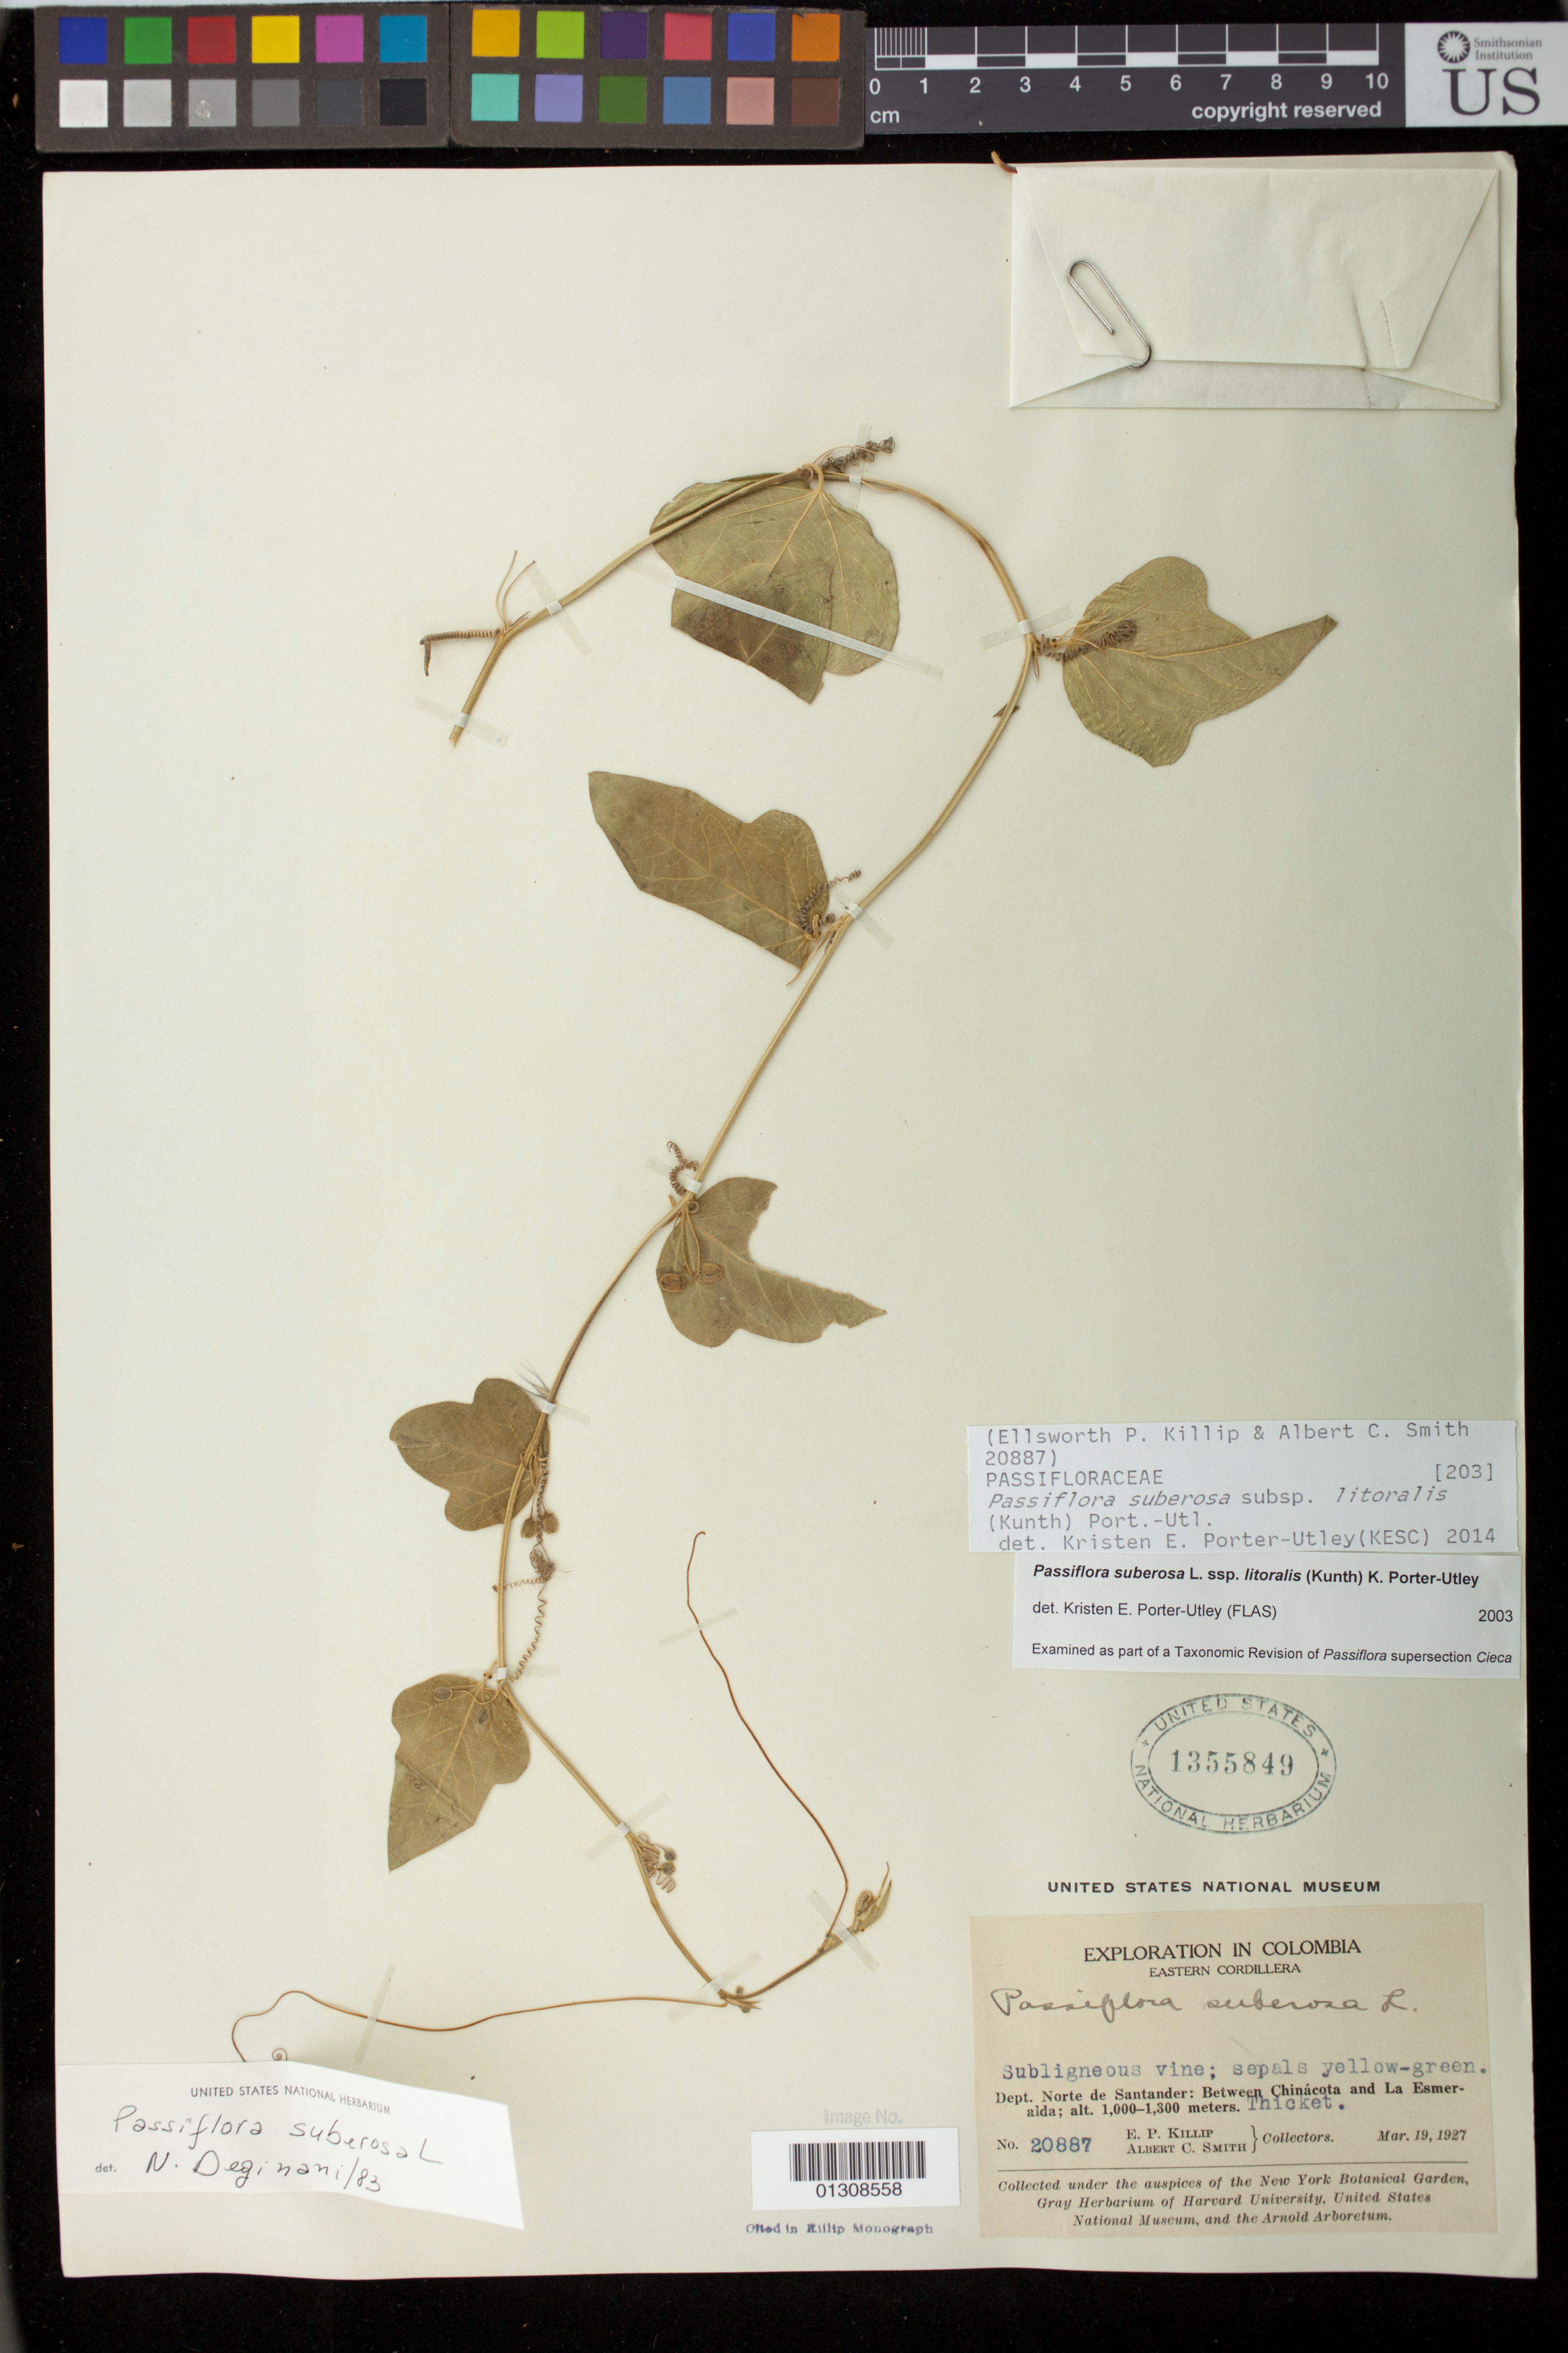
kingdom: Plantae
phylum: Tracheophyta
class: Magnoliopsida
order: Malpighiales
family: Passifloraceae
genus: Passiflora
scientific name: Passiflora suberosa subsp. litoralis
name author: (Kunth) Port.-Utl. et al.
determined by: Porter-Utley, K. E.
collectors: E. P. Killip & A. C. Smith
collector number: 20887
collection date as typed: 19 Mar 1927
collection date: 1927-03-19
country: Colombia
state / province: Norte de Santander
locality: Between Chinacote and La Esmeralda.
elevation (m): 1000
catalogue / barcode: US 1355849